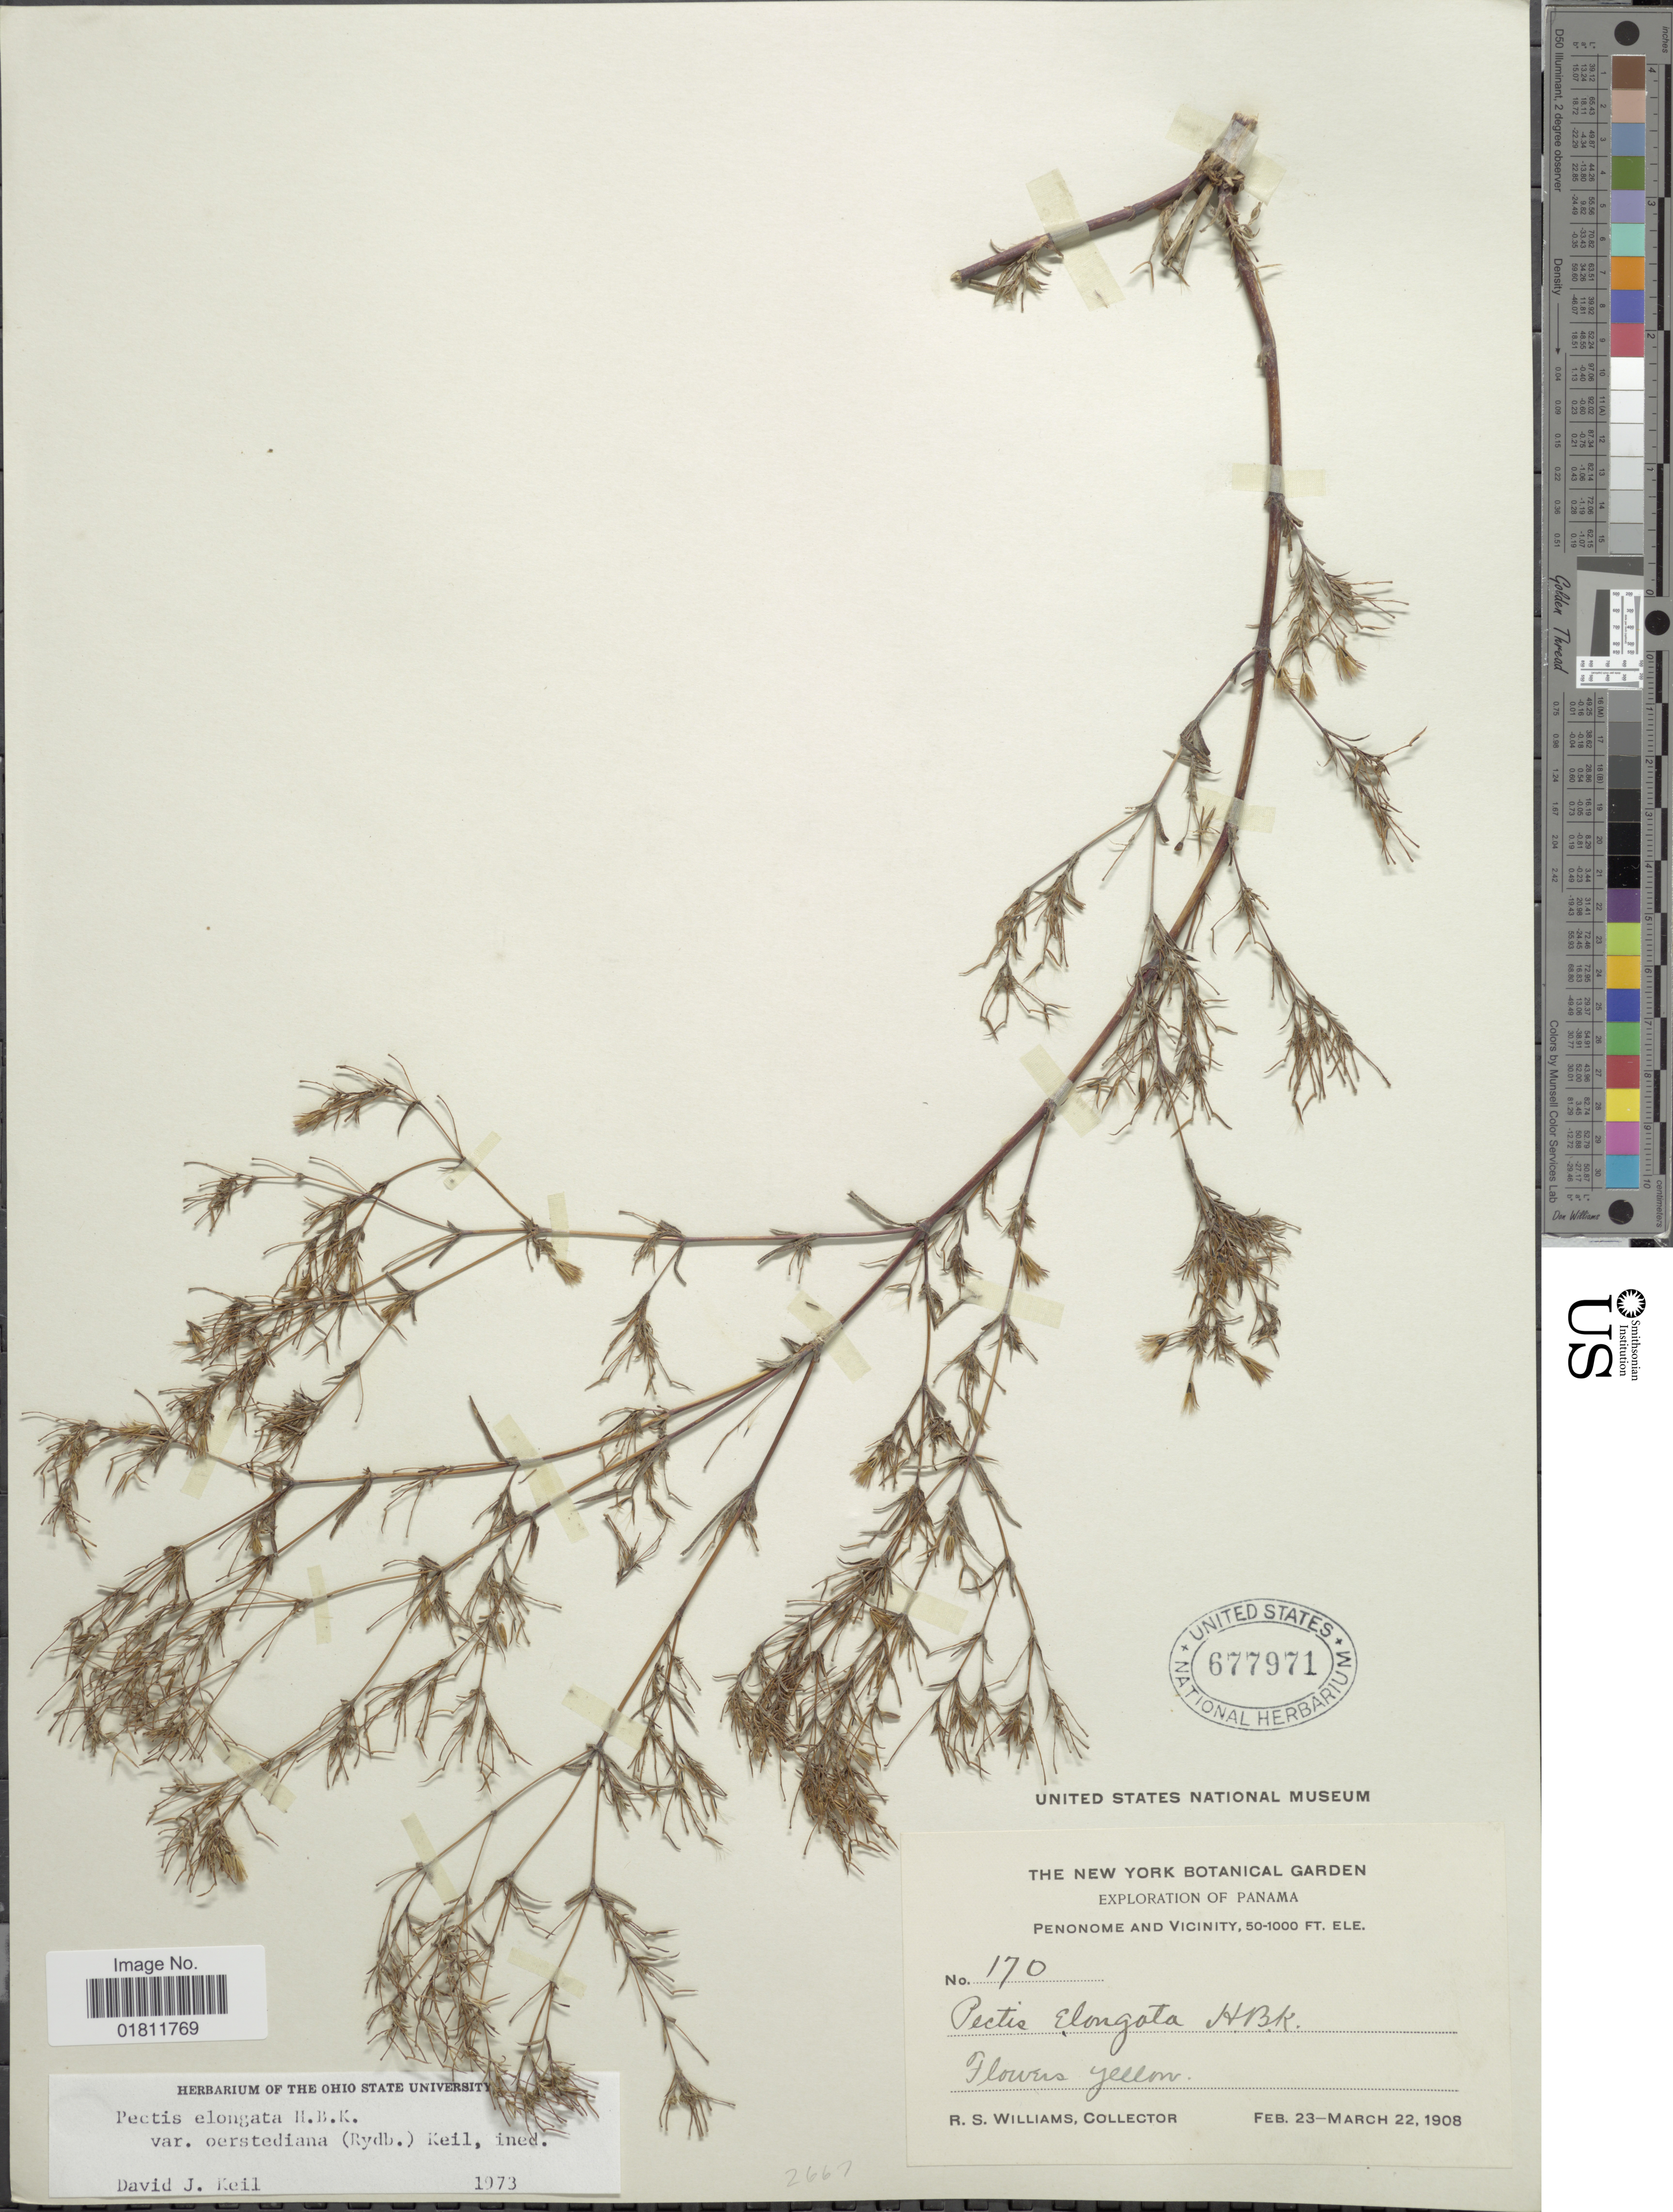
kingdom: Plantae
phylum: Tracheophyta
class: Magnoliopsida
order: Asterales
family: Asteraceae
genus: Pectis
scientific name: Pectis elongata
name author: Kunth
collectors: R. S. Williams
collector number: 170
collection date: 1908-02-23/1908-03-22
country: Panama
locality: Penonome and vicinity.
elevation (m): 15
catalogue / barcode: US 677971